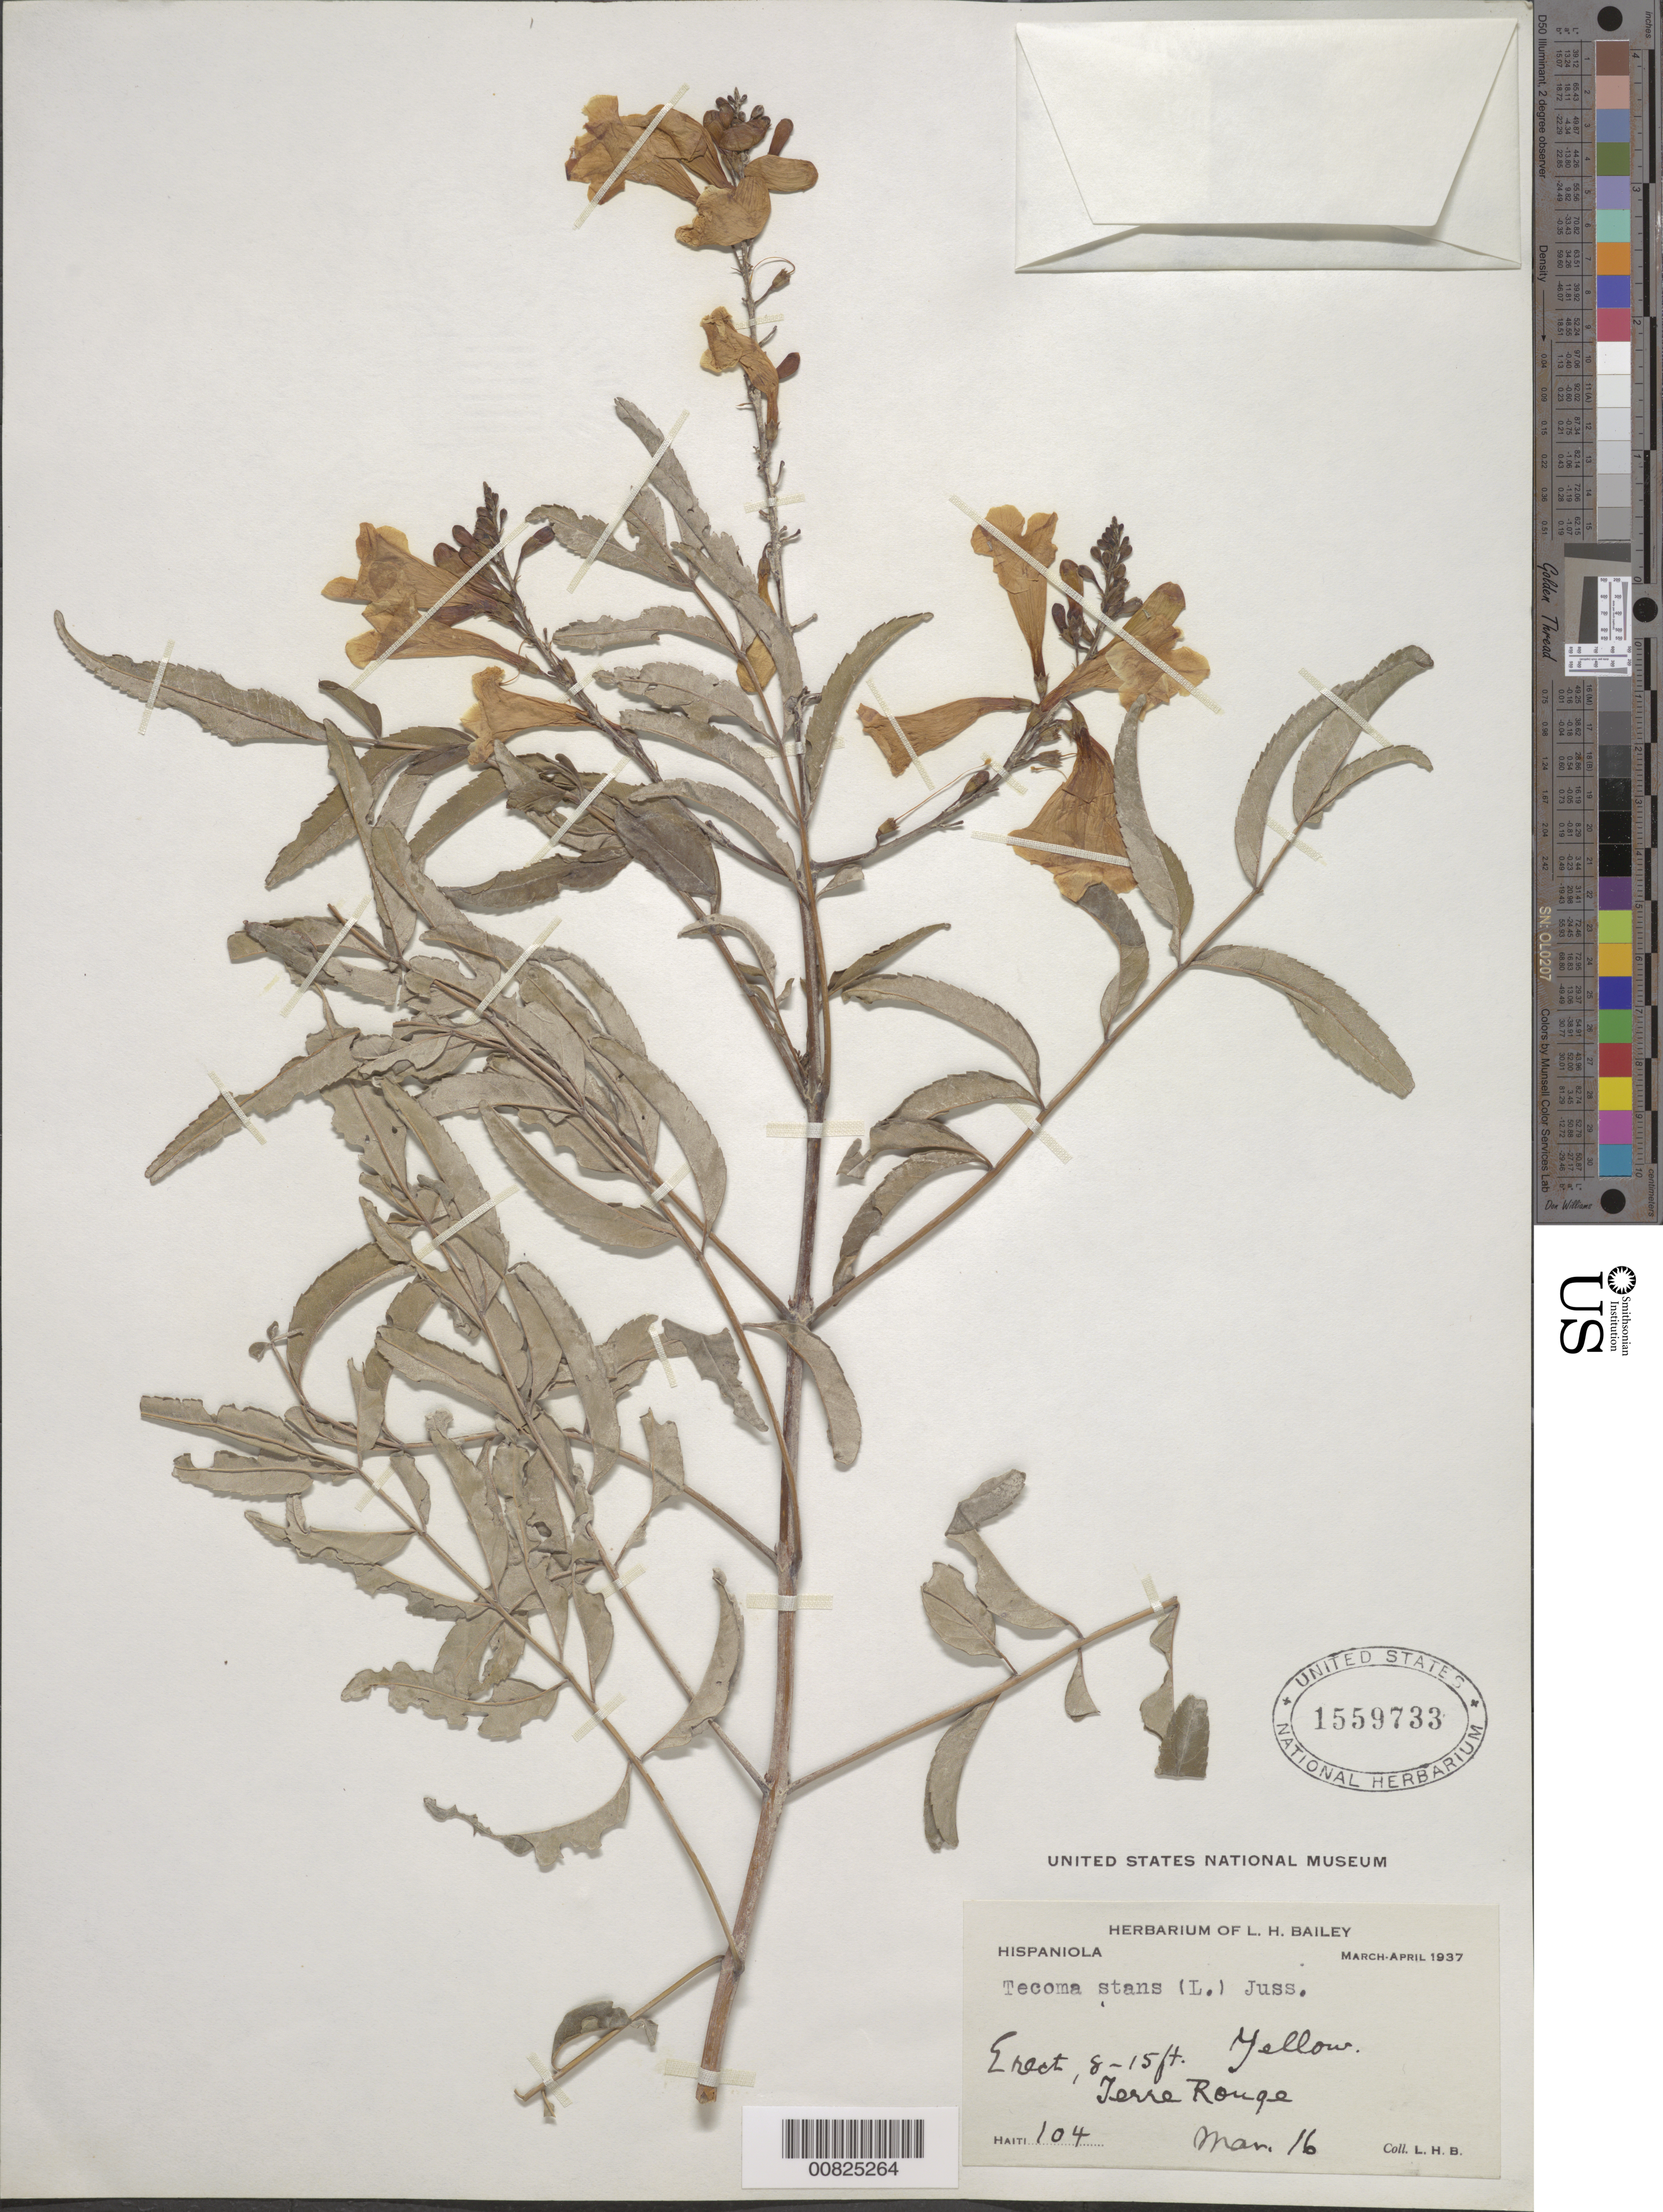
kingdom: Plantae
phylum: Tracheophyta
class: Magnoliopsida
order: Lamiales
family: Bignoniaceae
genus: Tecoma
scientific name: Tecoma stans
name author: (L.) Juss. ex Kunth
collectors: L. H. Bailey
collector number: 104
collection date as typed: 16 Mar 1937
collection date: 1937-03-16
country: Dominican Republic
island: Hispaniola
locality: Terre Rouge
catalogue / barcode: US 1559733